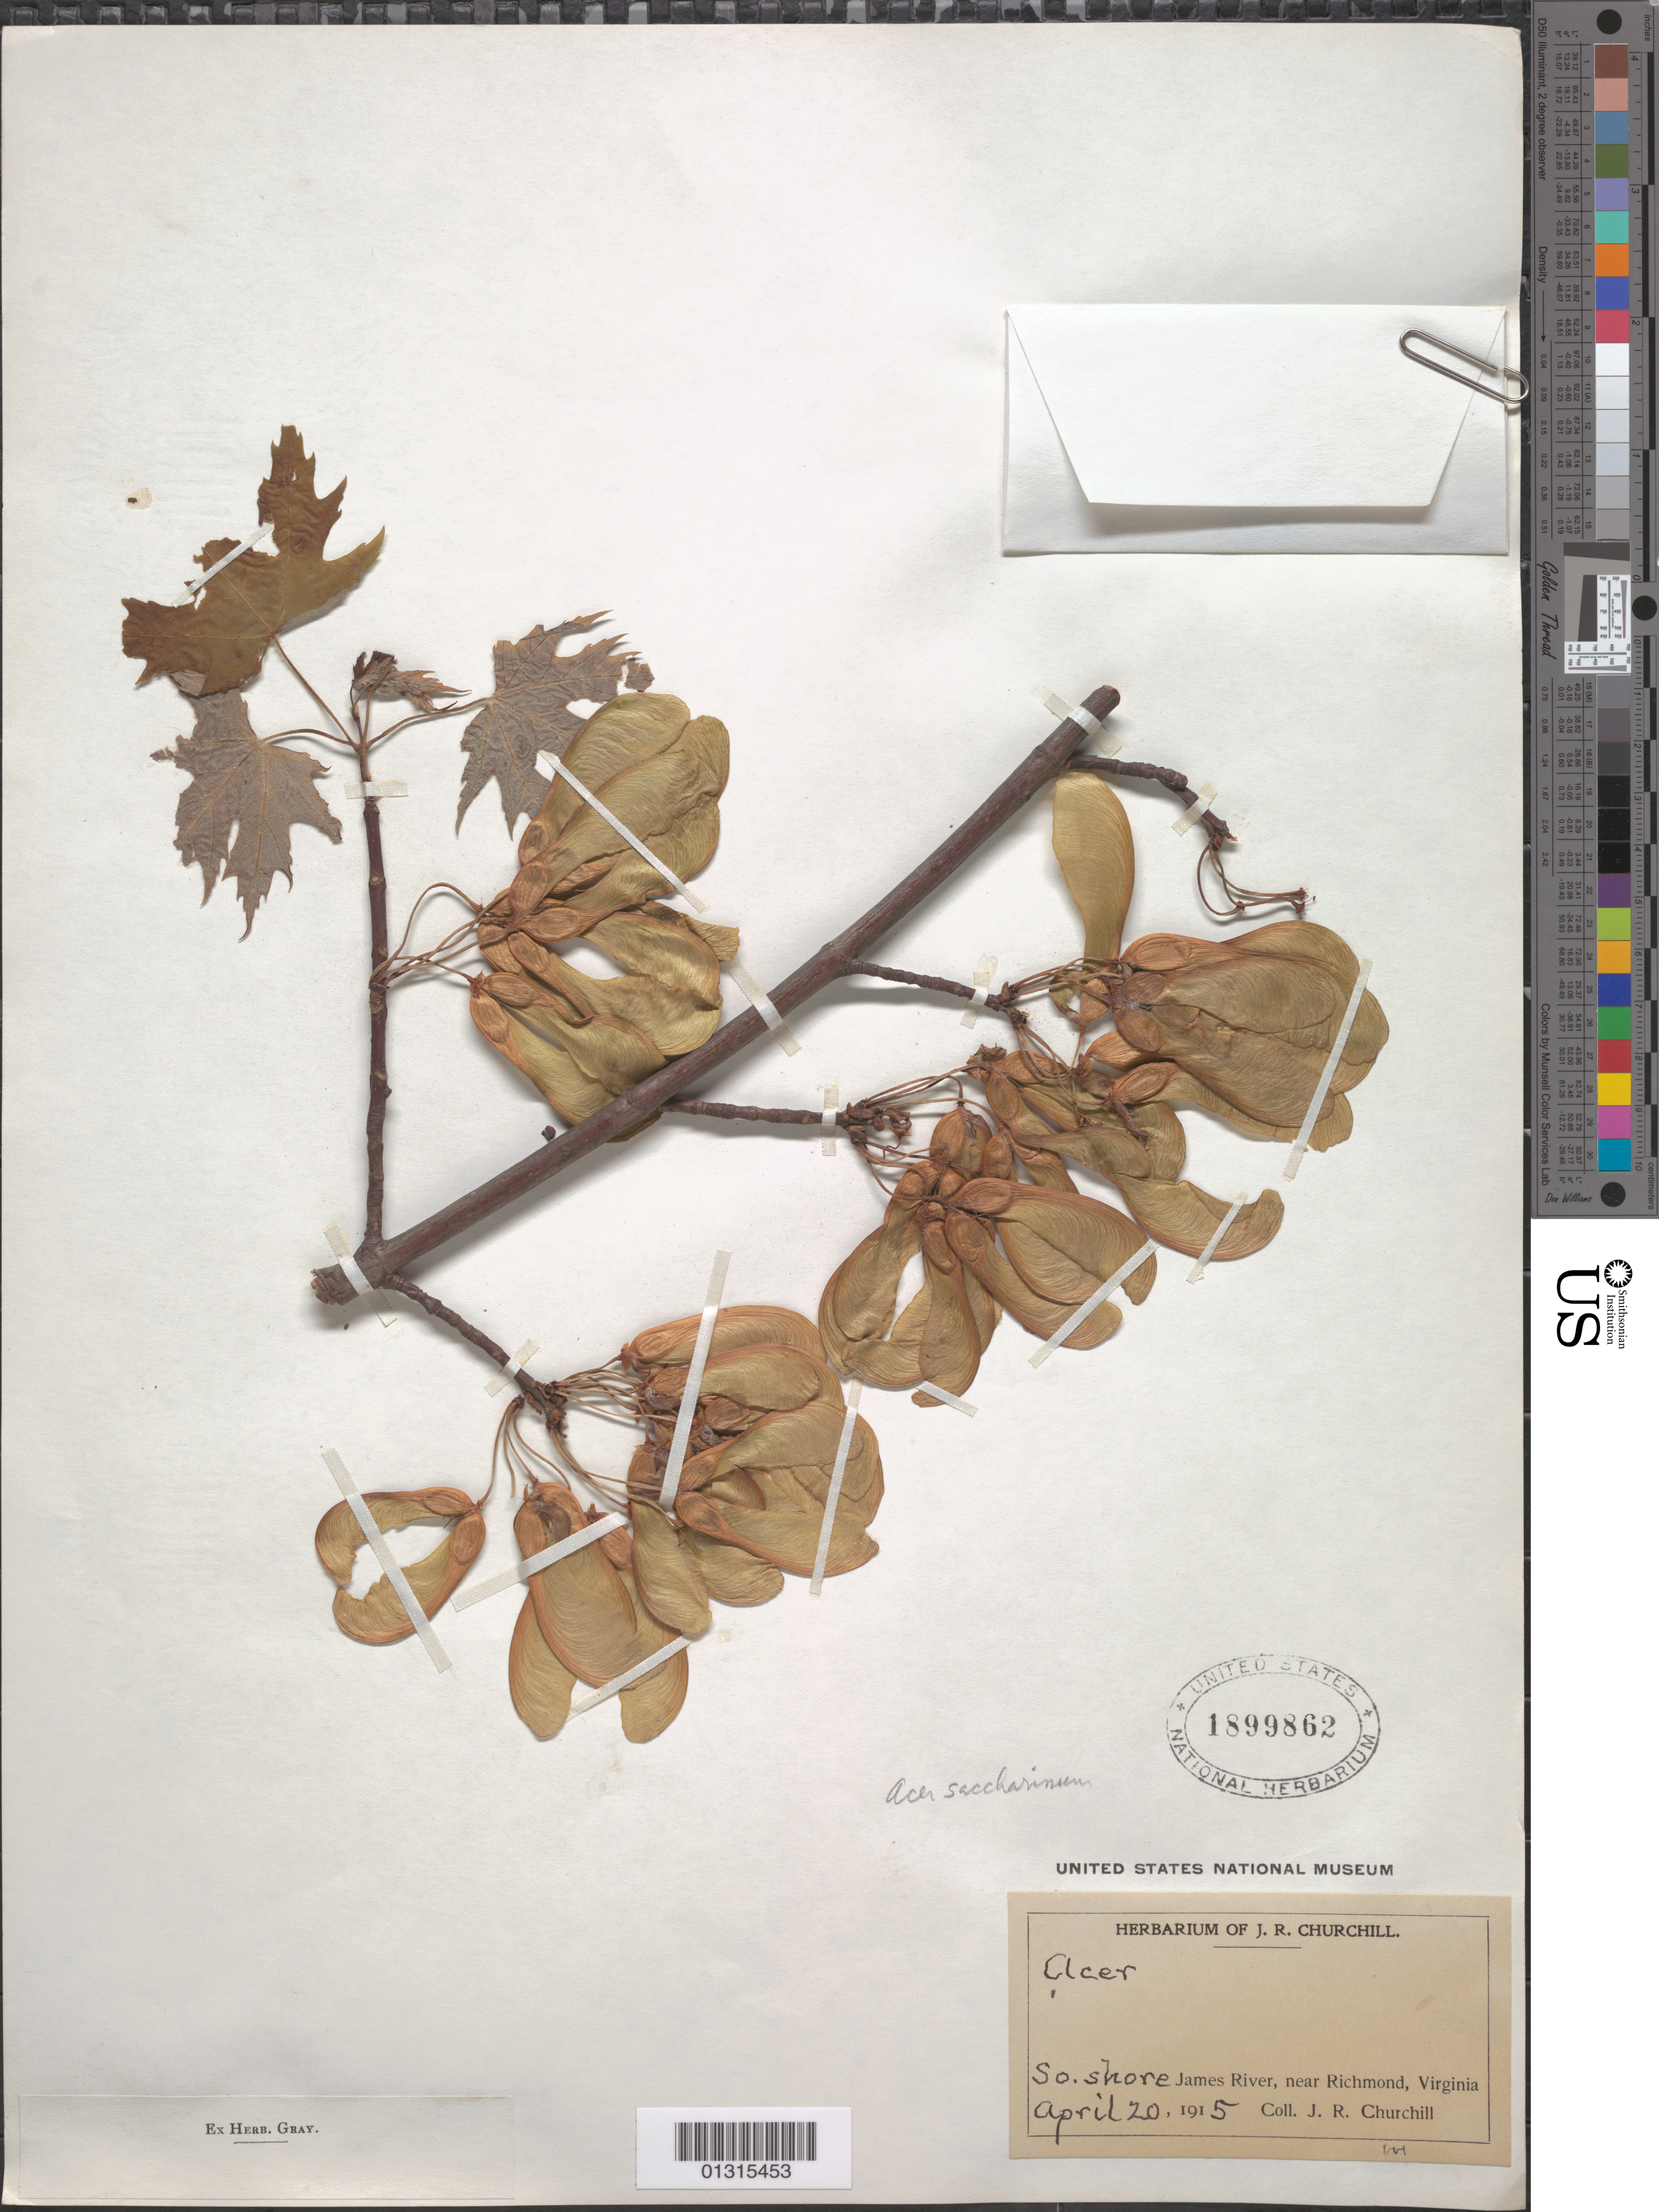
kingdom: Plantae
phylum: Tracheophyta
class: Magnoliopsida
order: Sapindales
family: Sapindaceae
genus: Acer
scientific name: Acer saccharinum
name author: L.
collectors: J. Churchill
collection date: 1915-04-20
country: United States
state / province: Virginia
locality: James River, S shore, near Richmond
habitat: S shore of river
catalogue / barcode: US 1899862